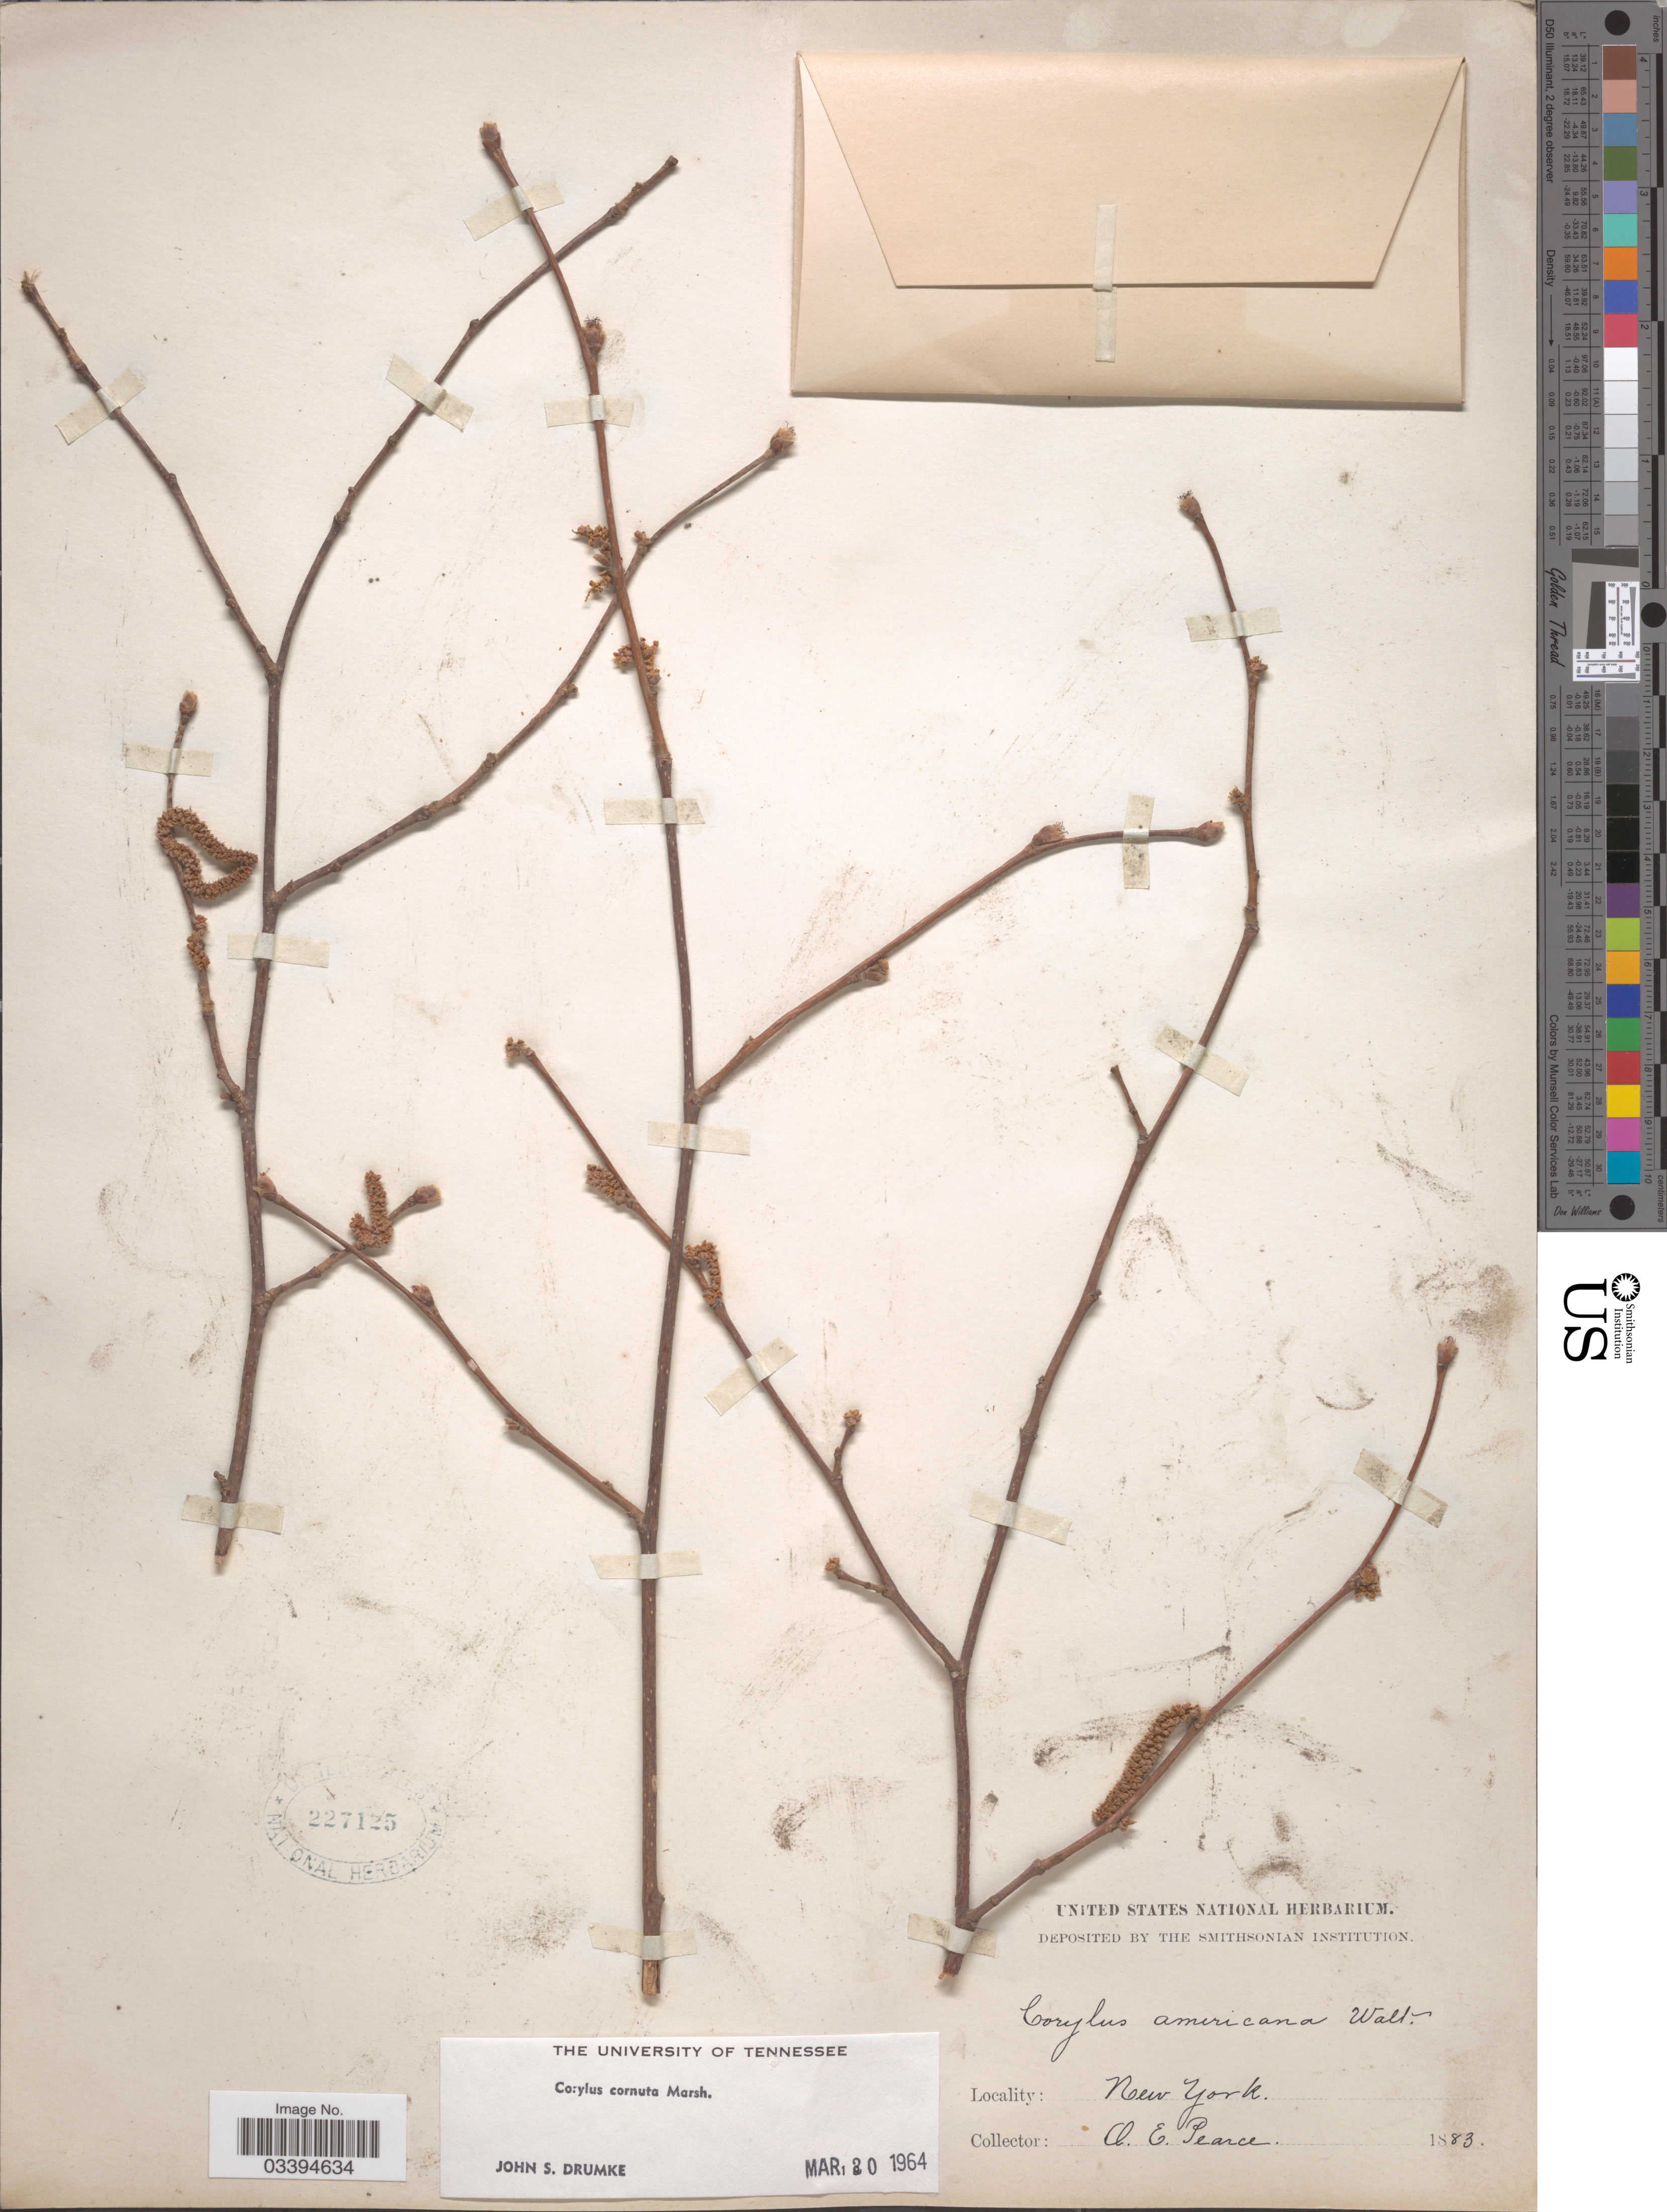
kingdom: Plantae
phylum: Tracheophyta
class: Magnoliopsida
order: Fagales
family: Betulaceae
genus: Corylus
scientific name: Corylus cornuta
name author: Marshall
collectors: O. E. Pearce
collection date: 1883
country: United States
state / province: New York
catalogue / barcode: US 227125